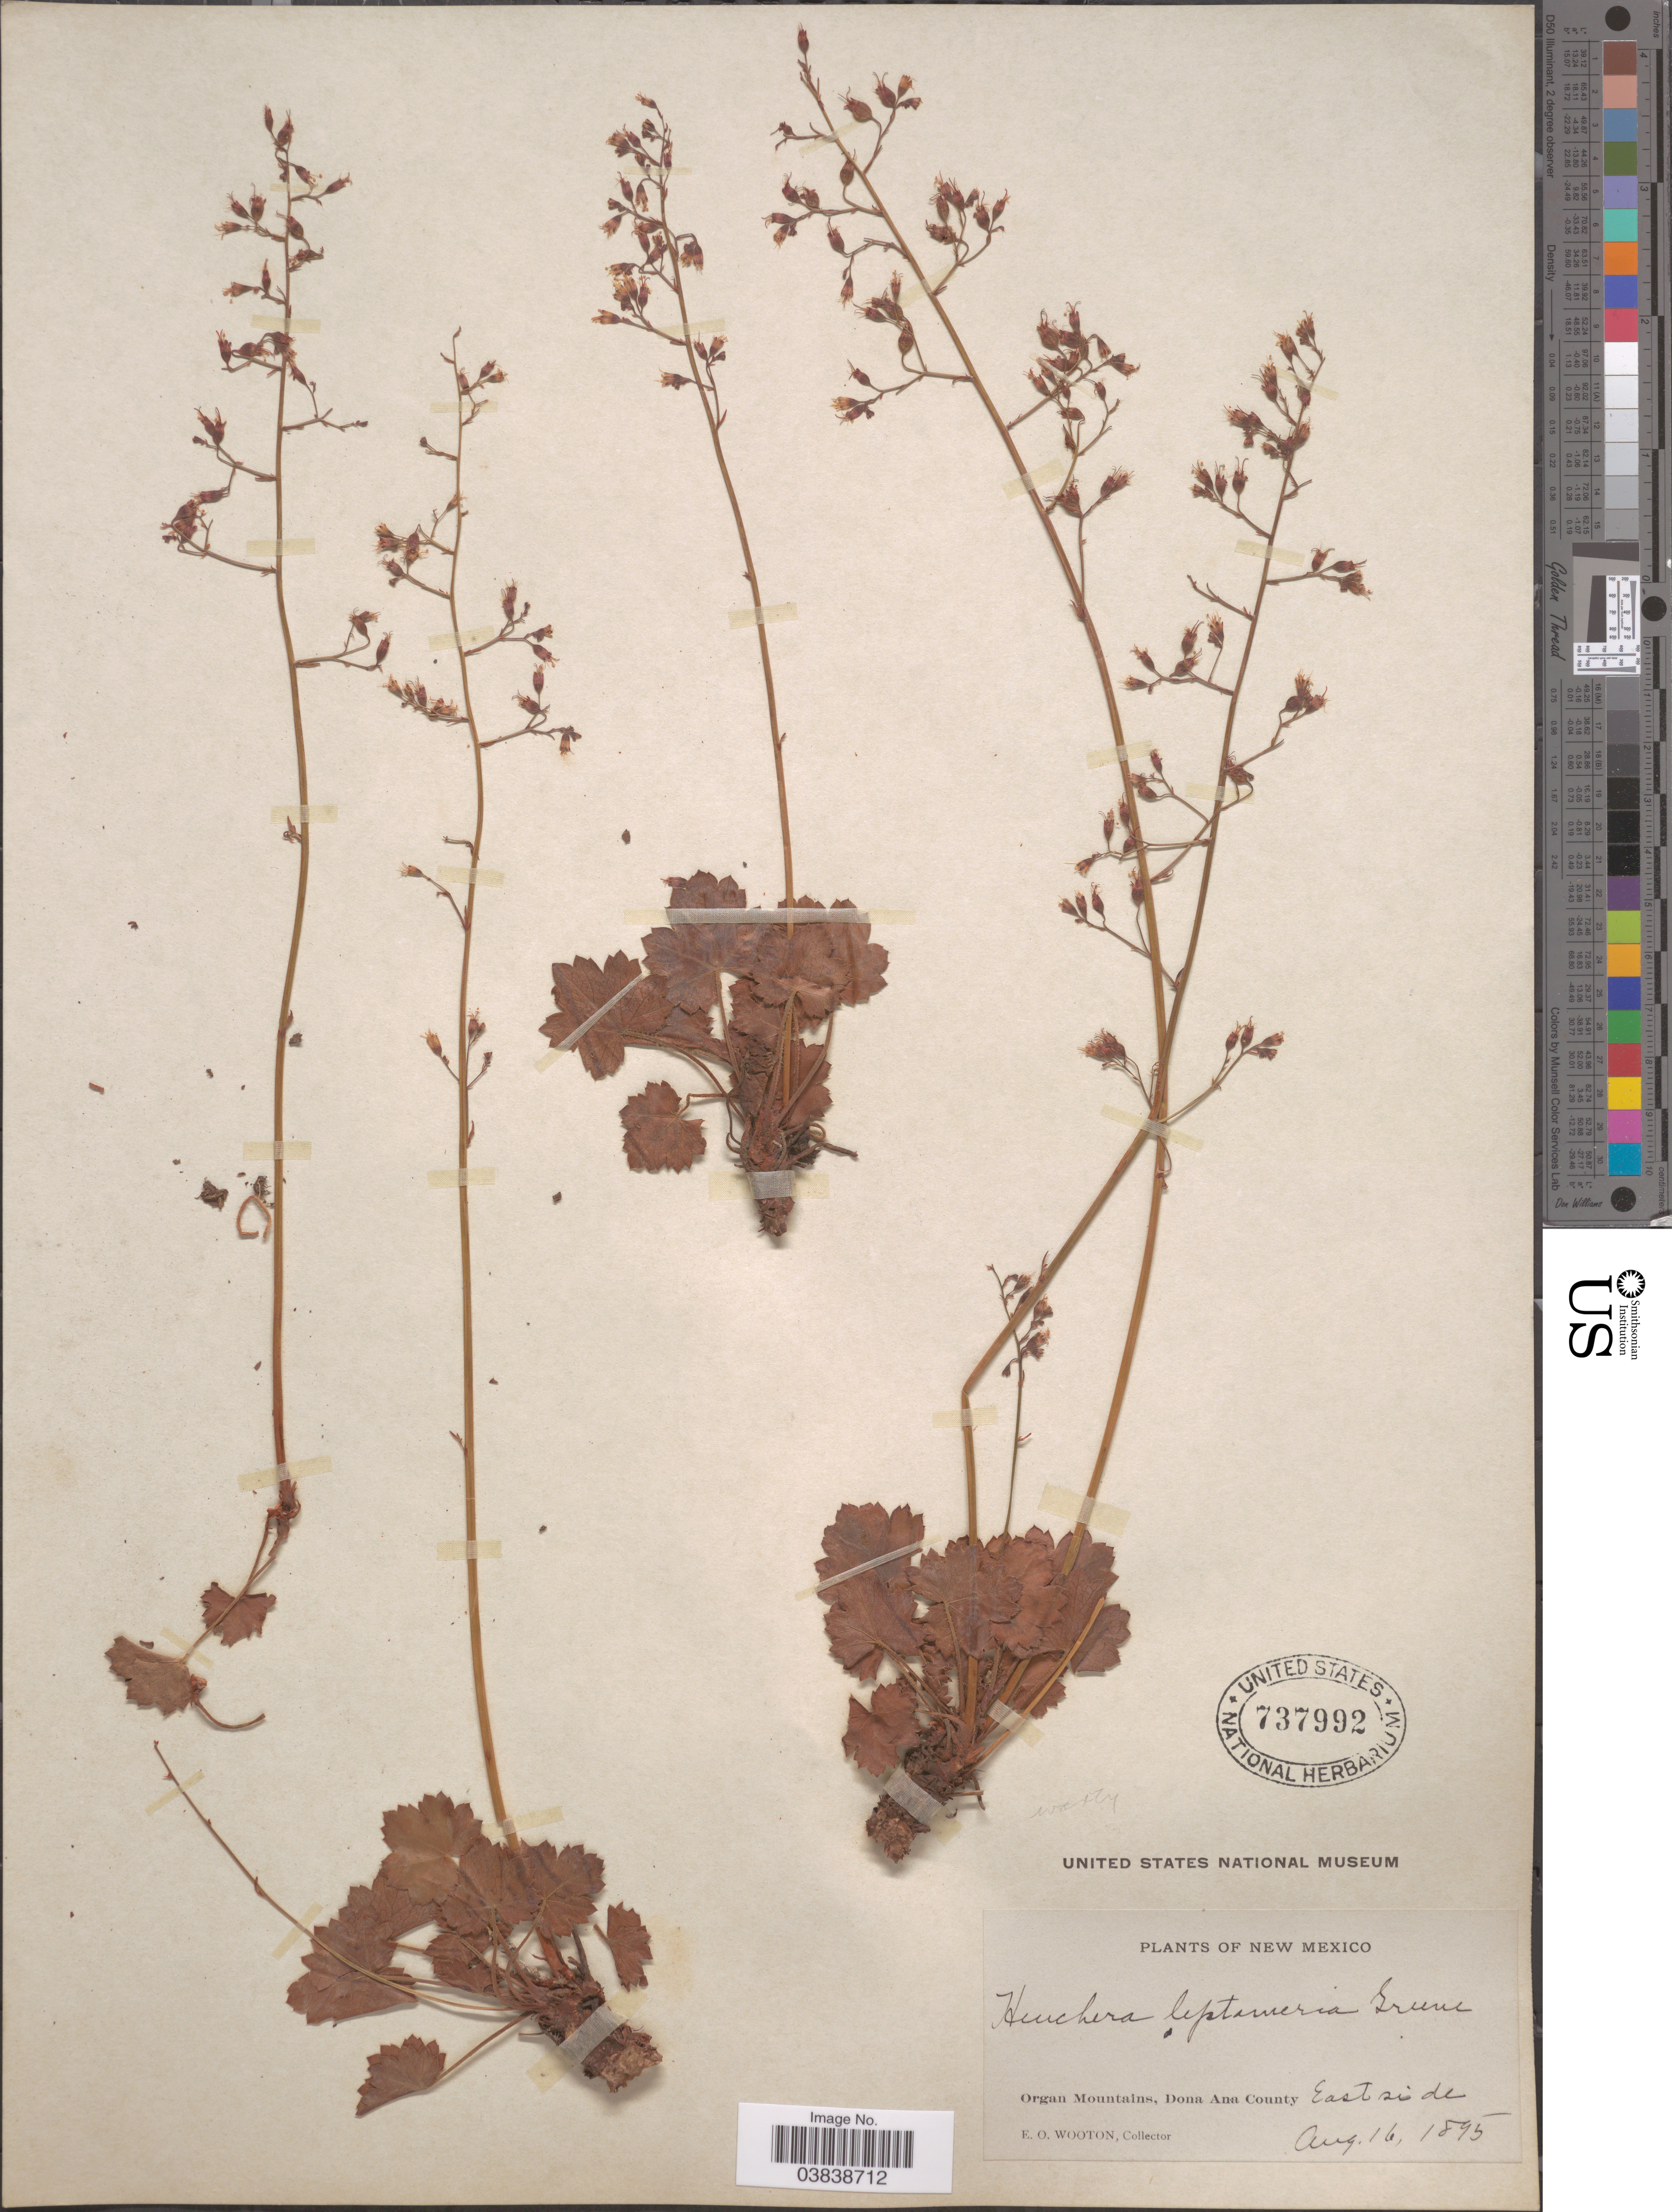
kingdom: Plantae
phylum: Tracheophyta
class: Magnoliopsida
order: Saxifragales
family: Saxifragaceae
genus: Heuchera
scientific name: Heuchera leptomeria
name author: Greene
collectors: E. O. Wooton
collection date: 1895-08-16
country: United States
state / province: New Mexico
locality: Organ Mountains, Dona Ana County. East side.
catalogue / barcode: US 737992